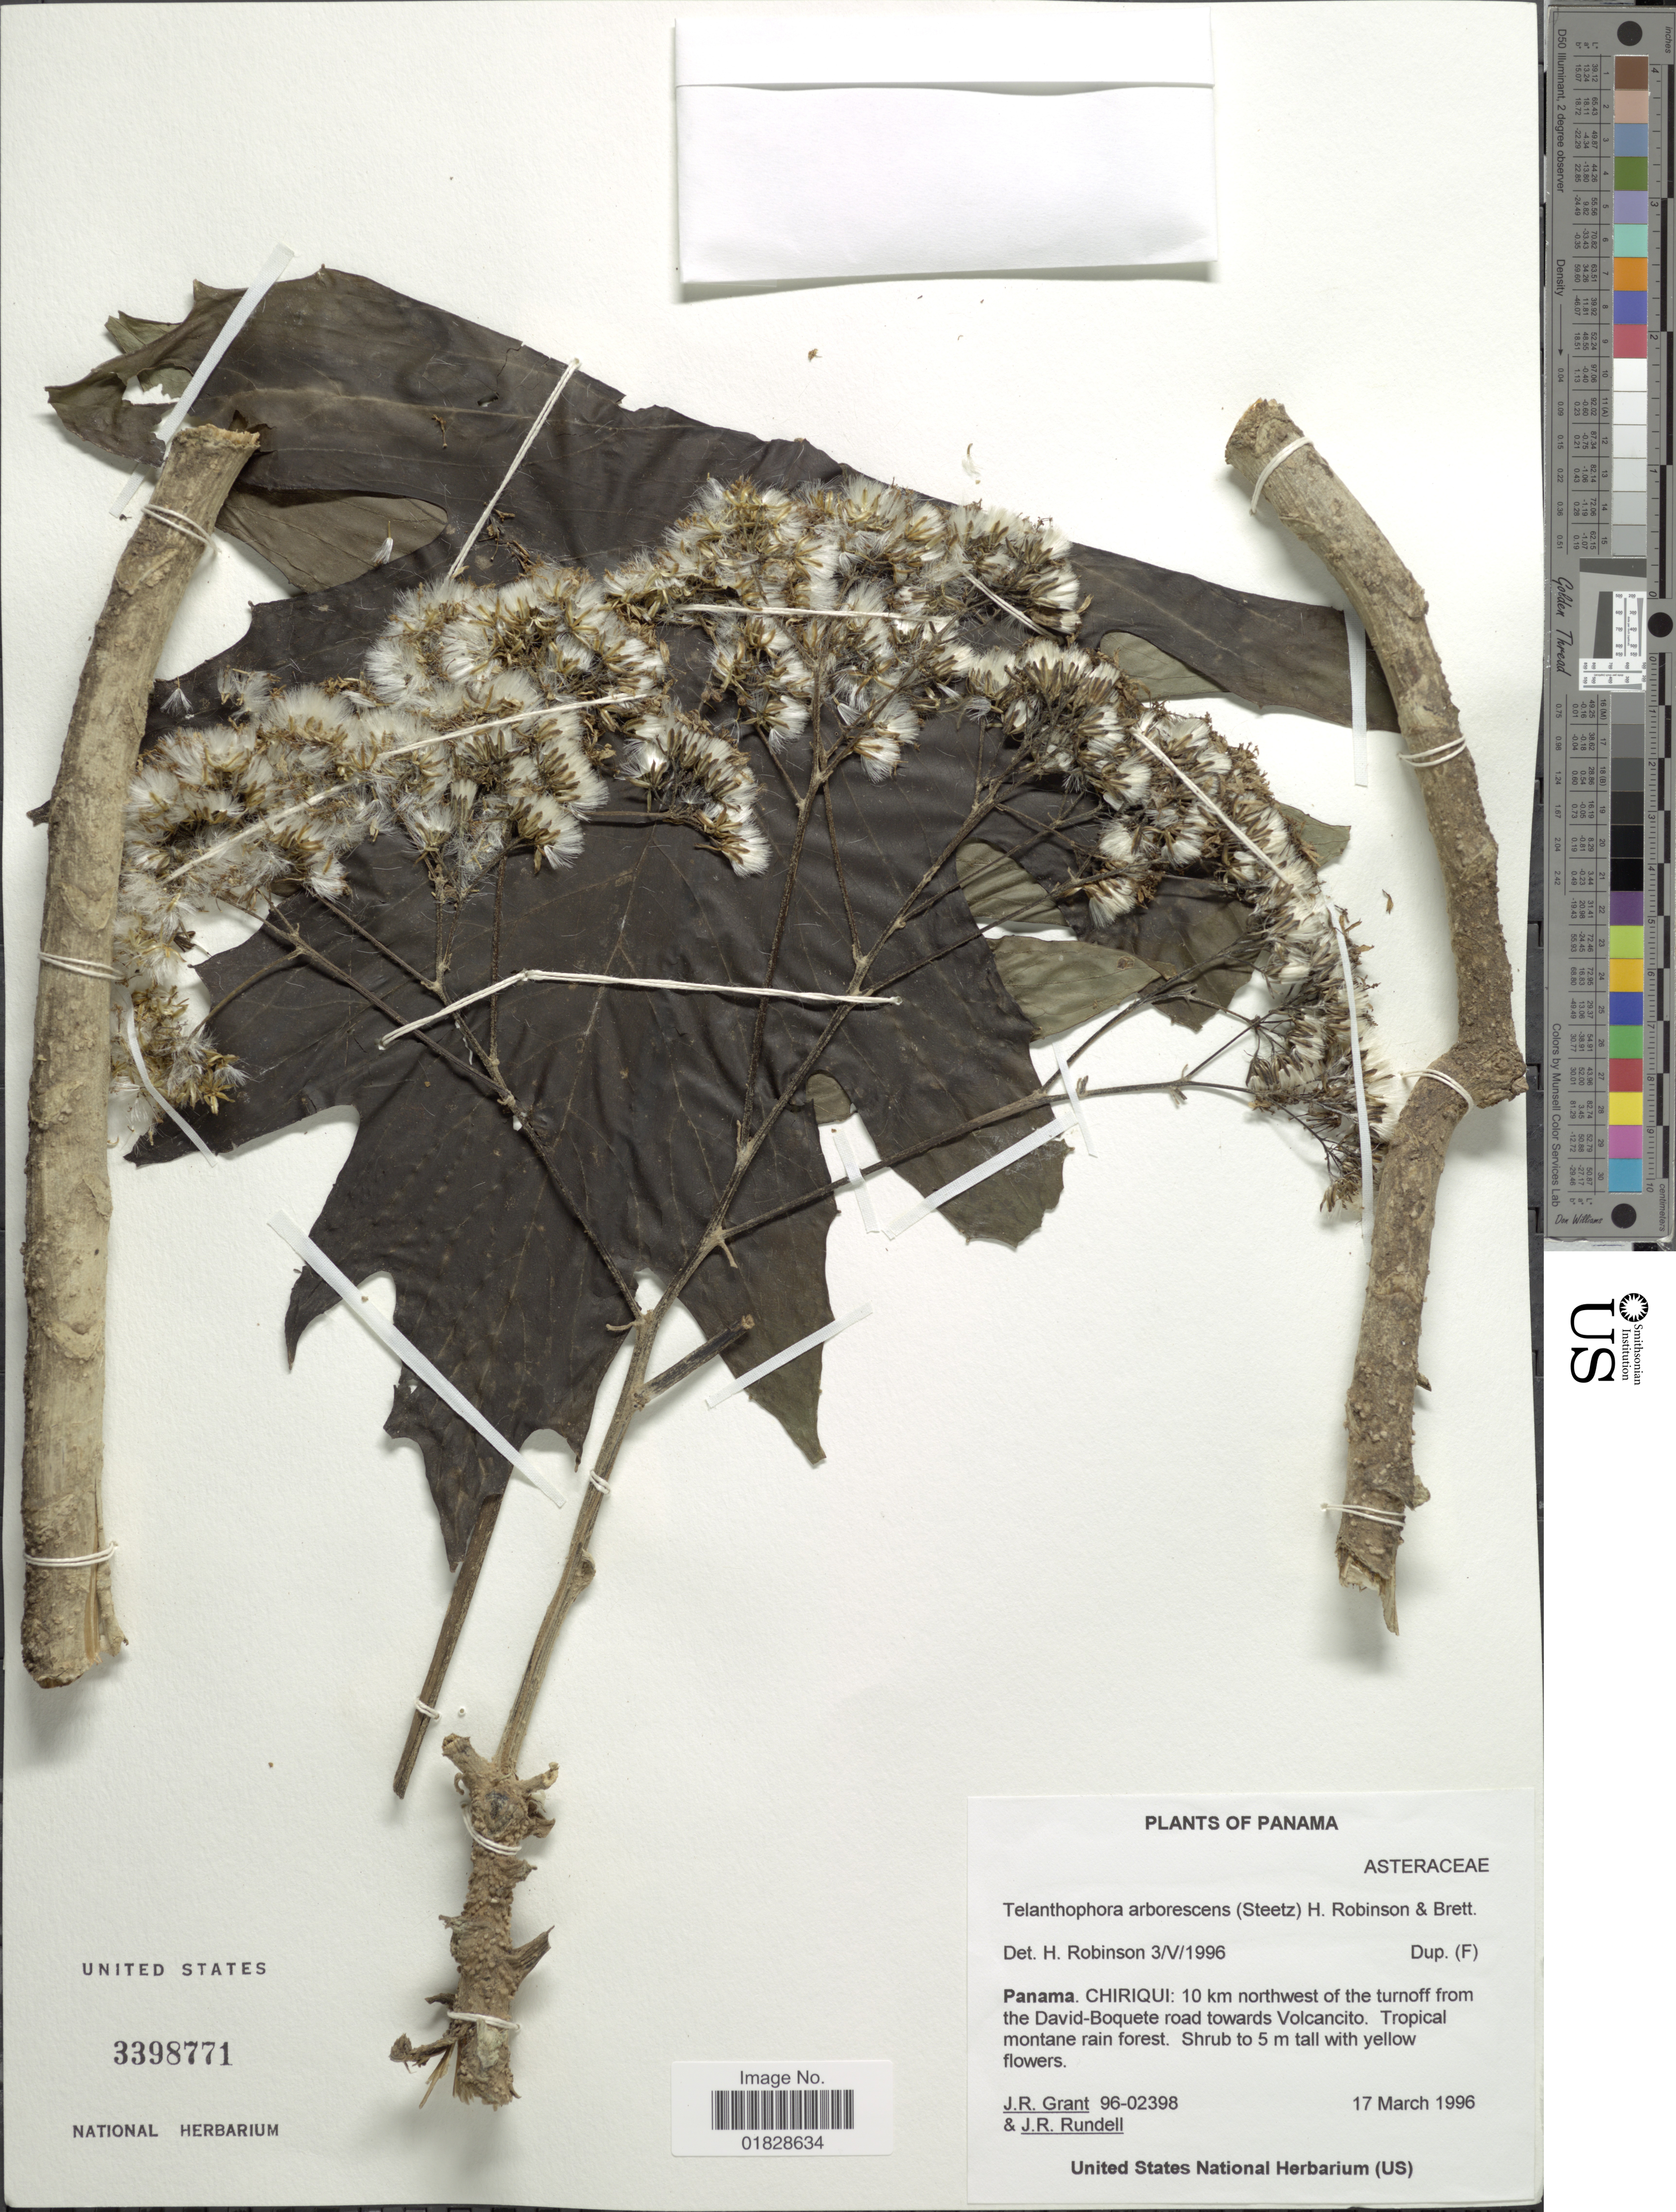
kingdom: Plantae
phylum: Tracheophyta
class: Magnoliopsida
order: Asterales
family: Asteraceae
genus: Telanthophora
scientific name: Telanthophora arborescens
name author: (Steetz) H. Rob. & Brettell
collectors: J. Grant & J. R. Rundell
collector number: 96-02398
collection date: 1996-03-17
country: Panama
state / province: Chiriqui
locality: Panama. Chiriqui: 10 km northwest of the turnoff from the David-Boquete road towards Volcancito.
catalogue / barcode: US 3398771